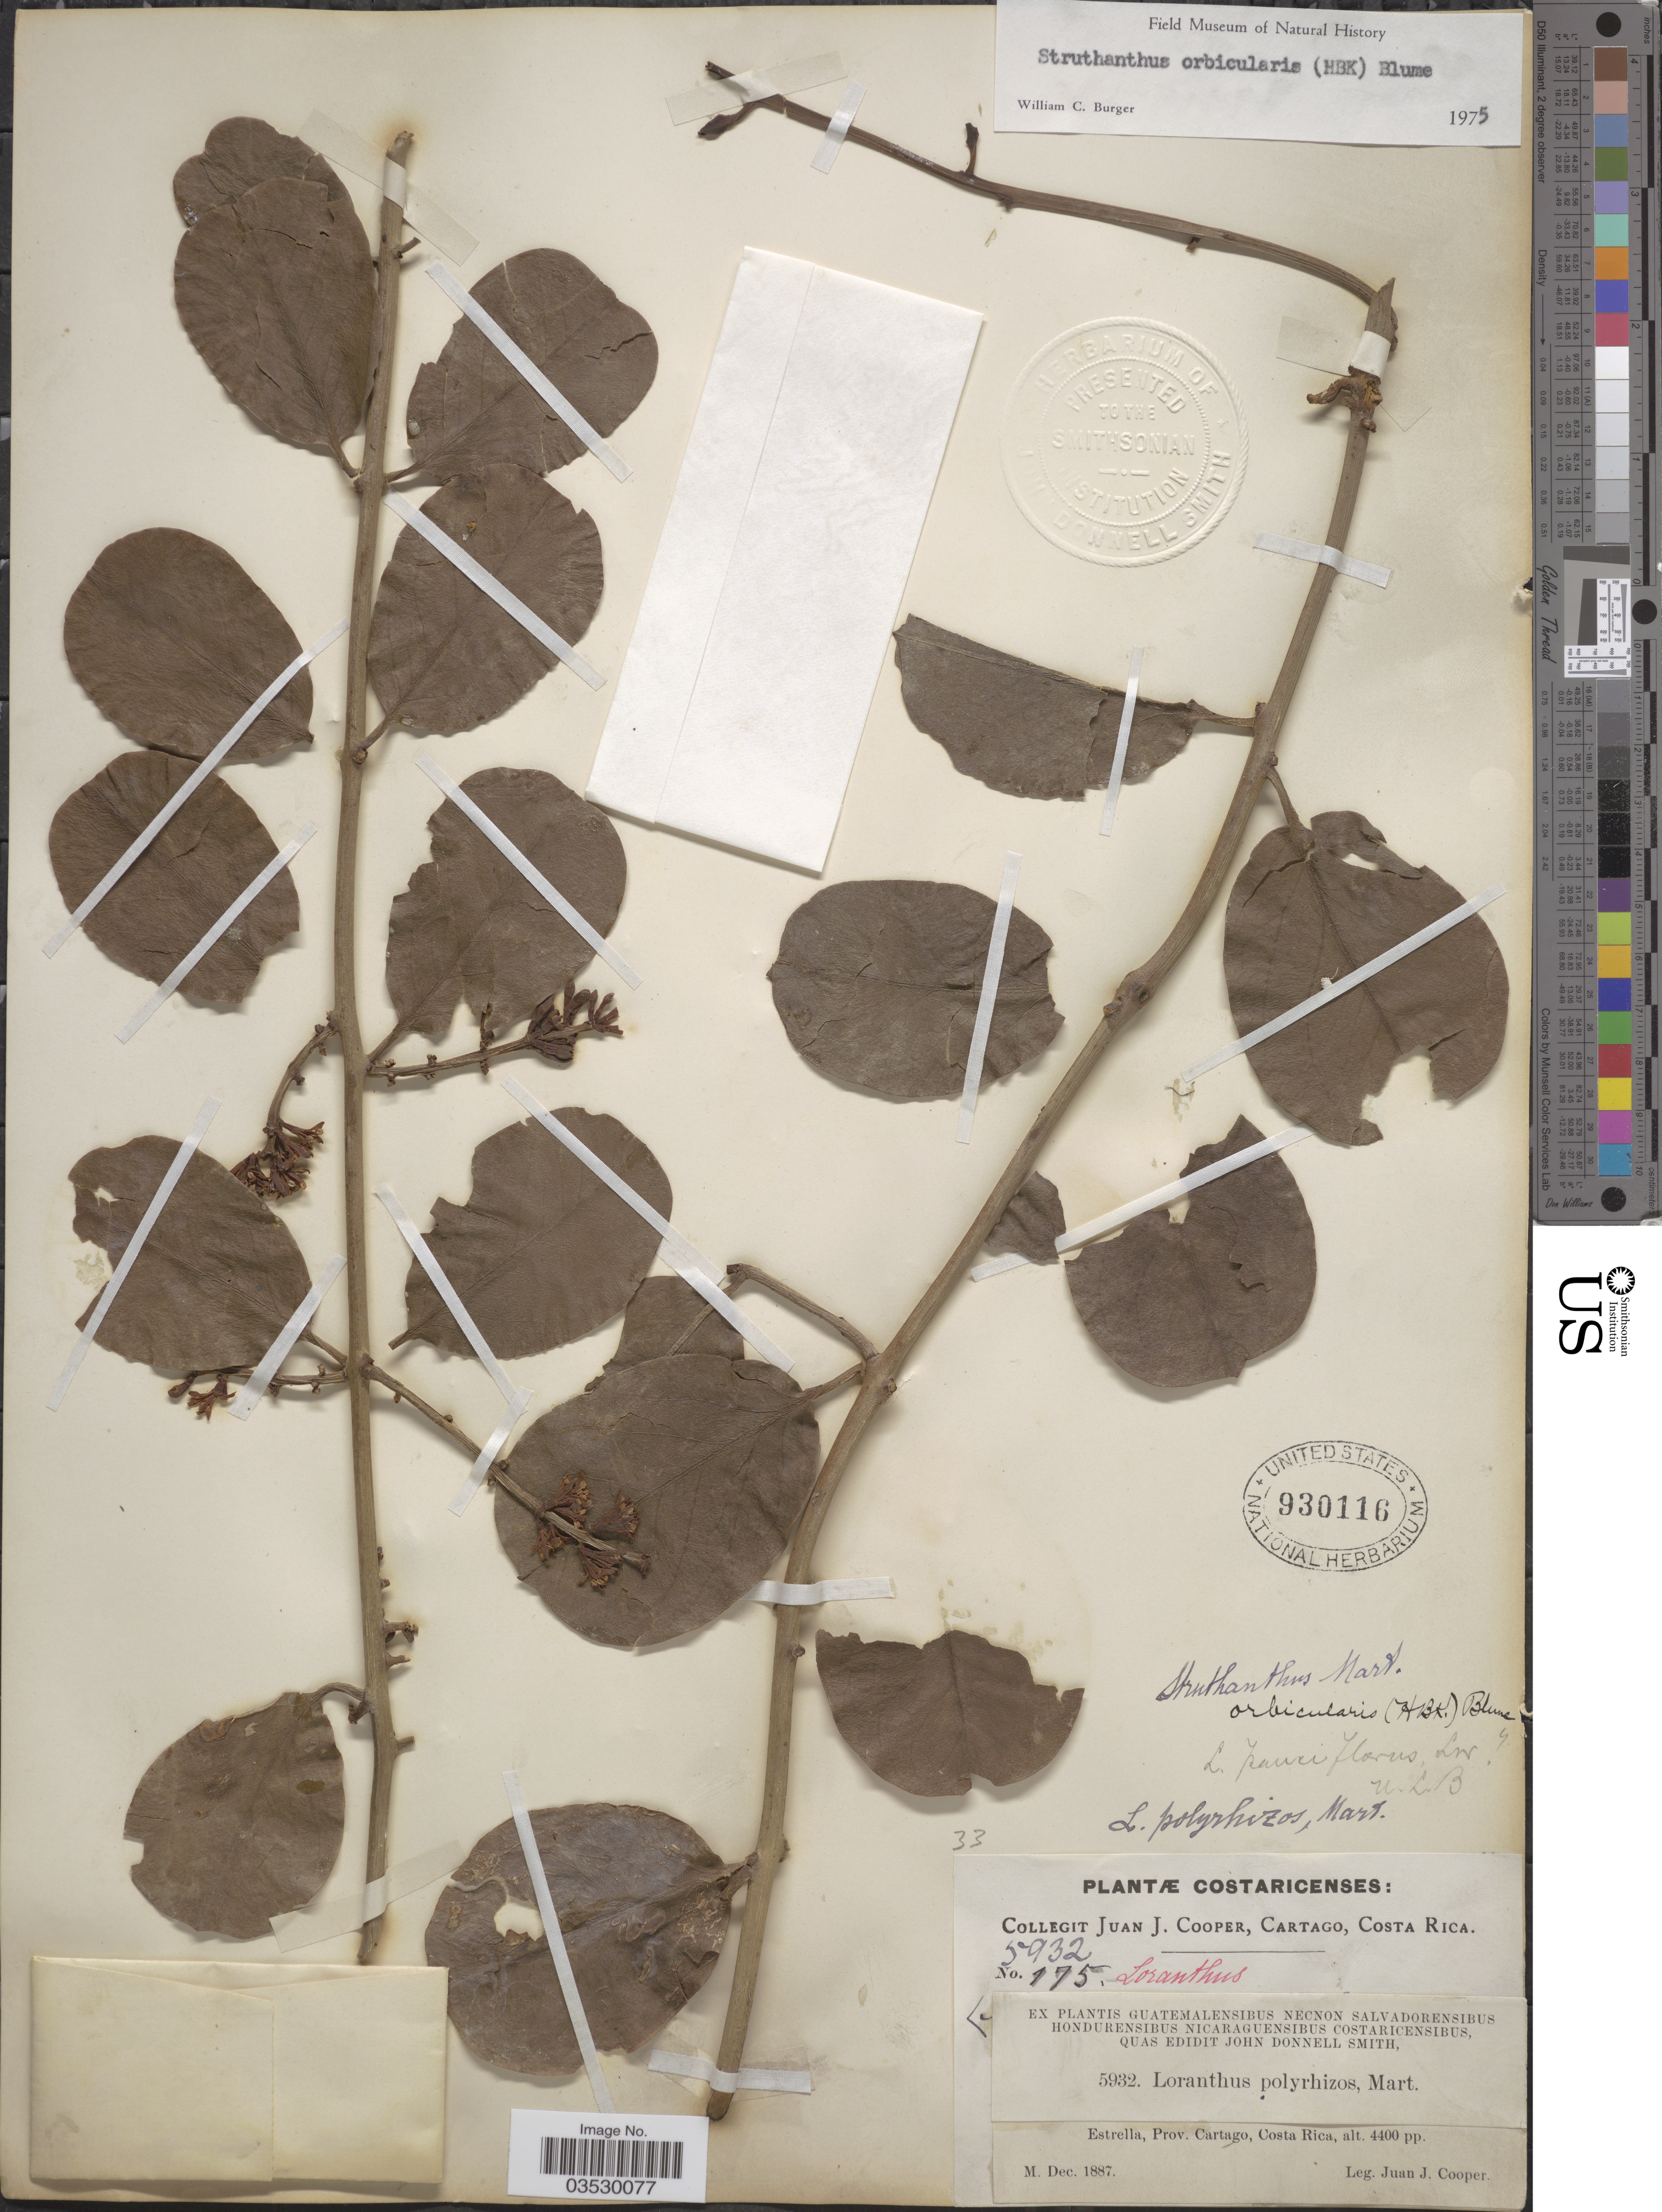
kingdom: Plantae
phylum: Tracheophyta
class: Magnoliopsida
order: Santalales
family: Loranthaceae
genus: Struthanthus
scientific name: Struthanthus orbicularis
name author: (Kunth) Blume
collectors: J. J. Cooper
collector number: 5932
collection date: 1887-12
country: Costa Rica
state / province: Cartago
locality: Estrella.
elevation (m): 1341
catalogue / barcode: US 930116